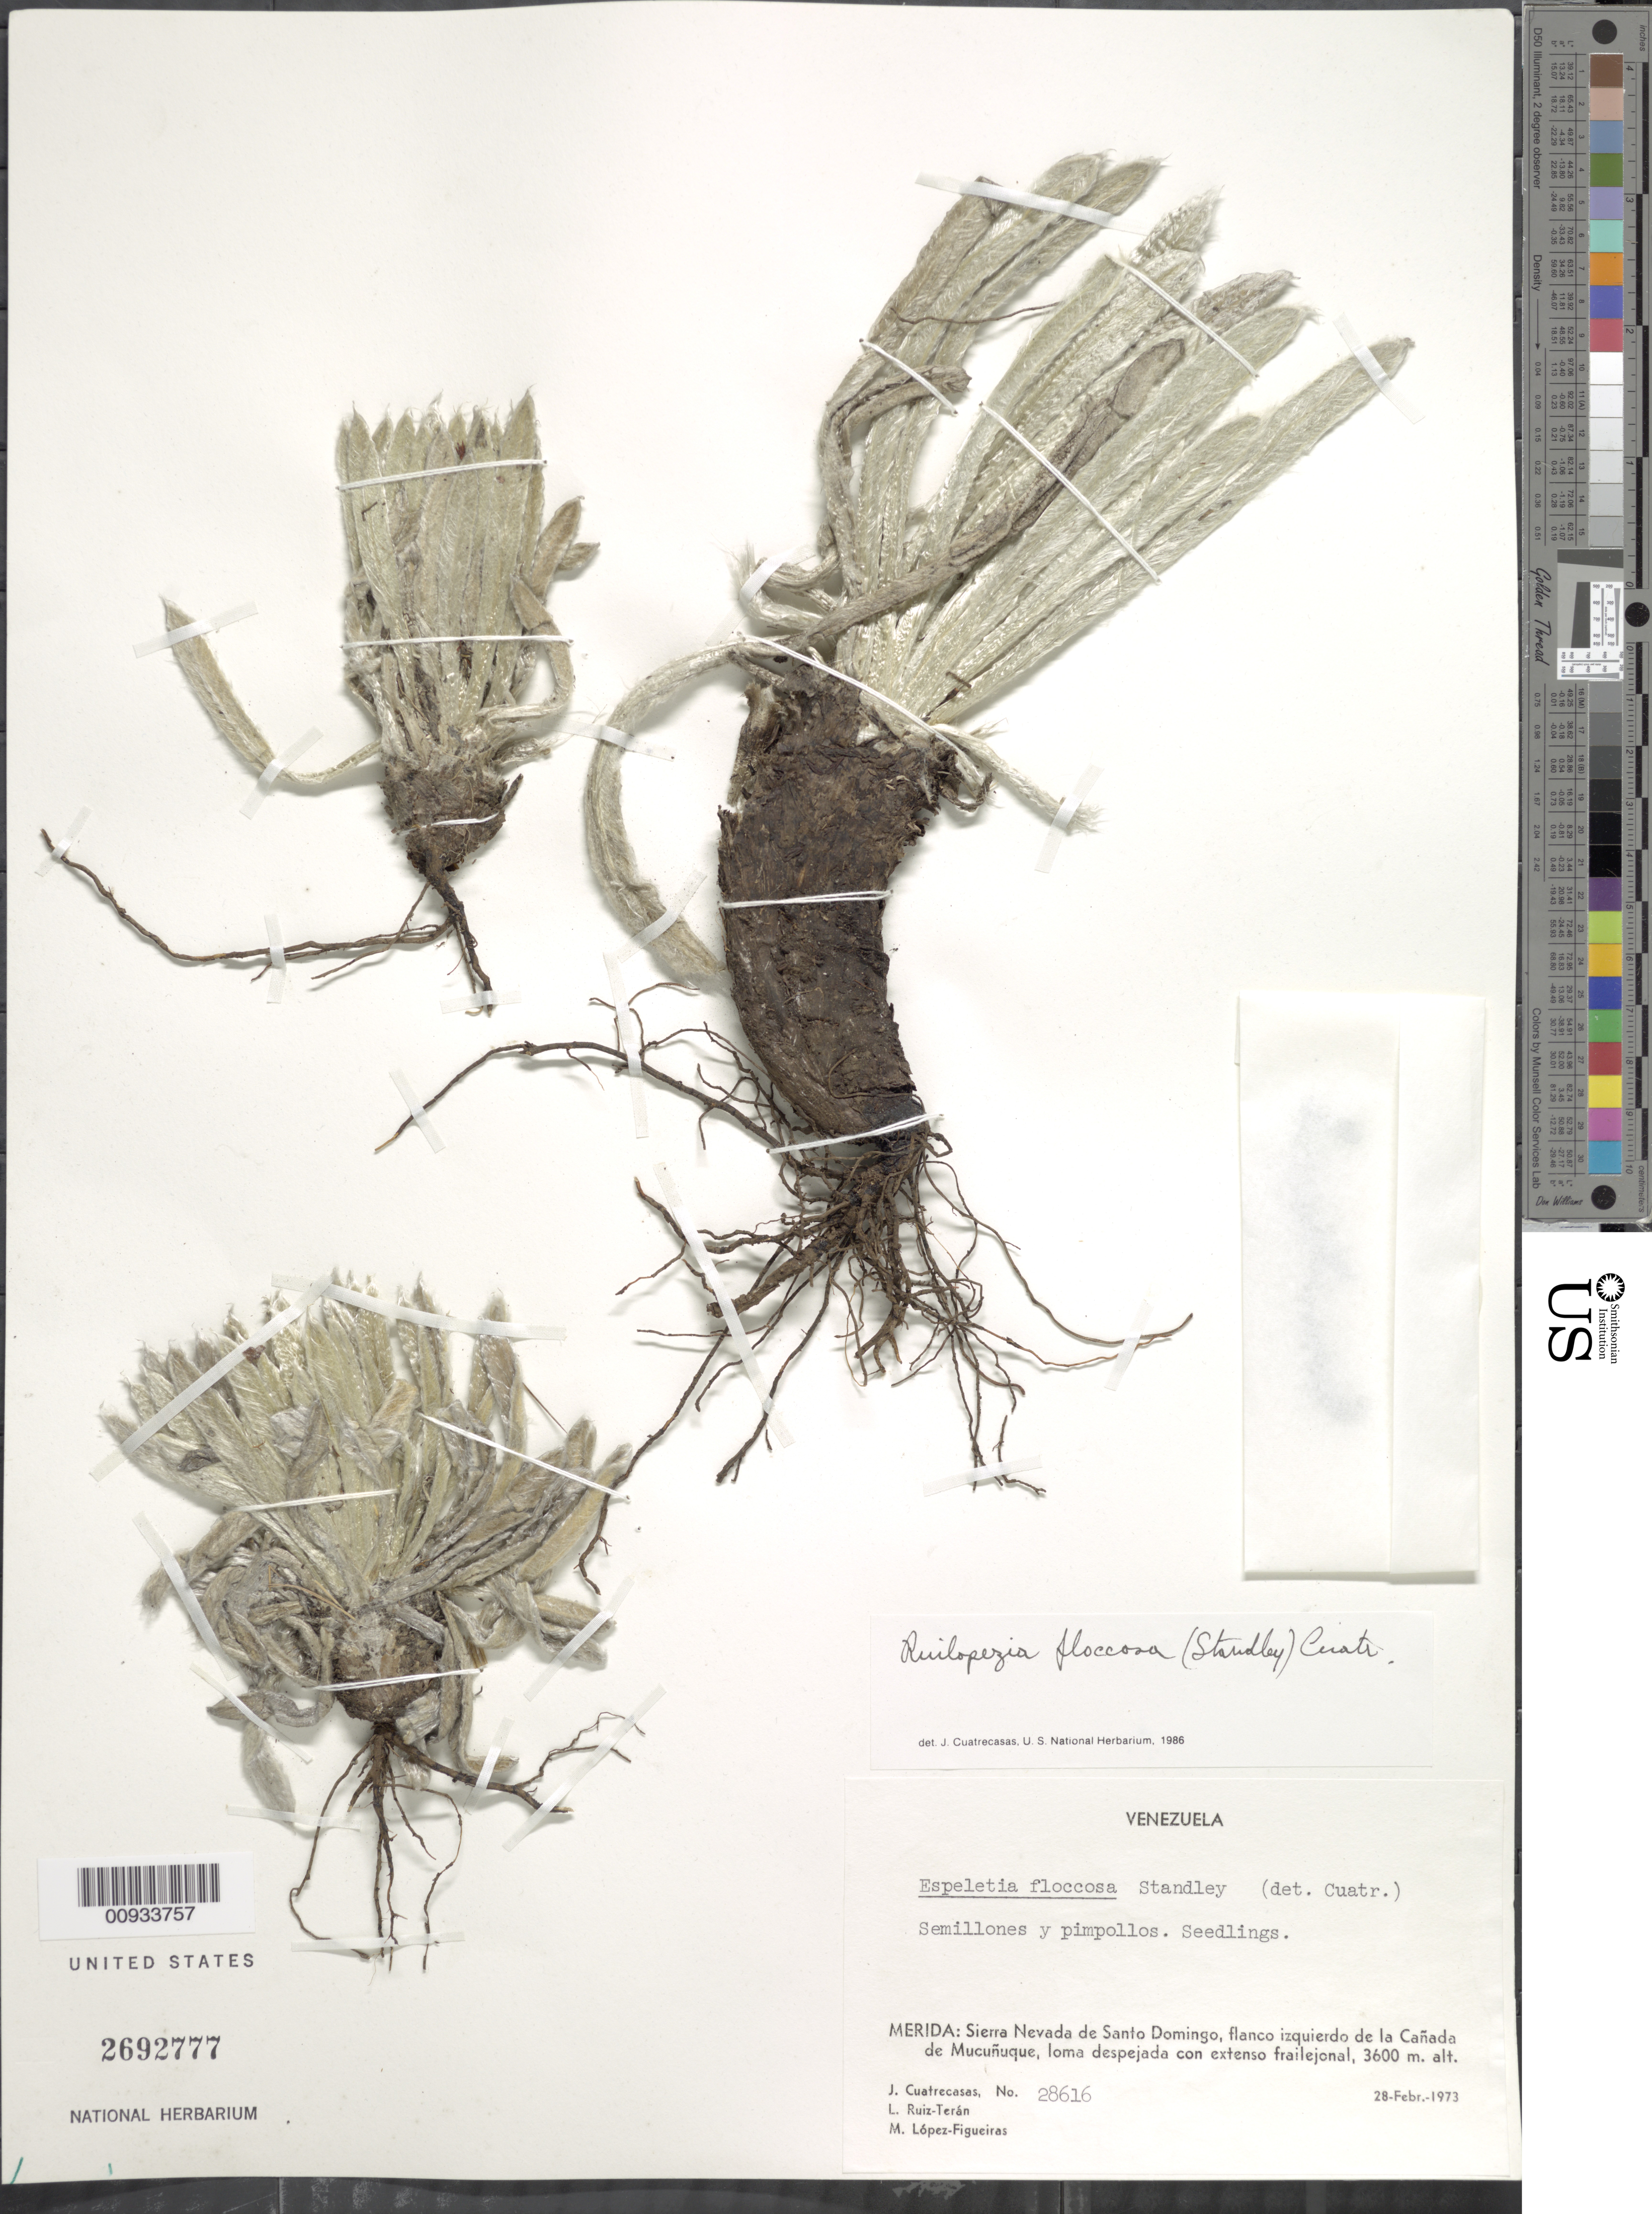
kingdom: Plantae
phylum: Tracheophyta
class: Magnoliopsida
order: Asterales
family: Asteraceae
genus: Ruilopezia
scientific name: Ruilopezia floccosa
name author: (Standl.) Cuatrec.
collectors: J. Cuatrecasas, L. E. Ruíz-Terán & M. López Figueiras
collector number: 28616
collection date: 1973-02-28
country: Venezuela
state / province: Mérida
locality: Sierra Nevada de Santo Domingo, flanco izquierdo de la Cañada de Mucuñuque, loma despejada con extenso fralejonal.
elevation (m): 3600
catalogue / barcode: US 2692777